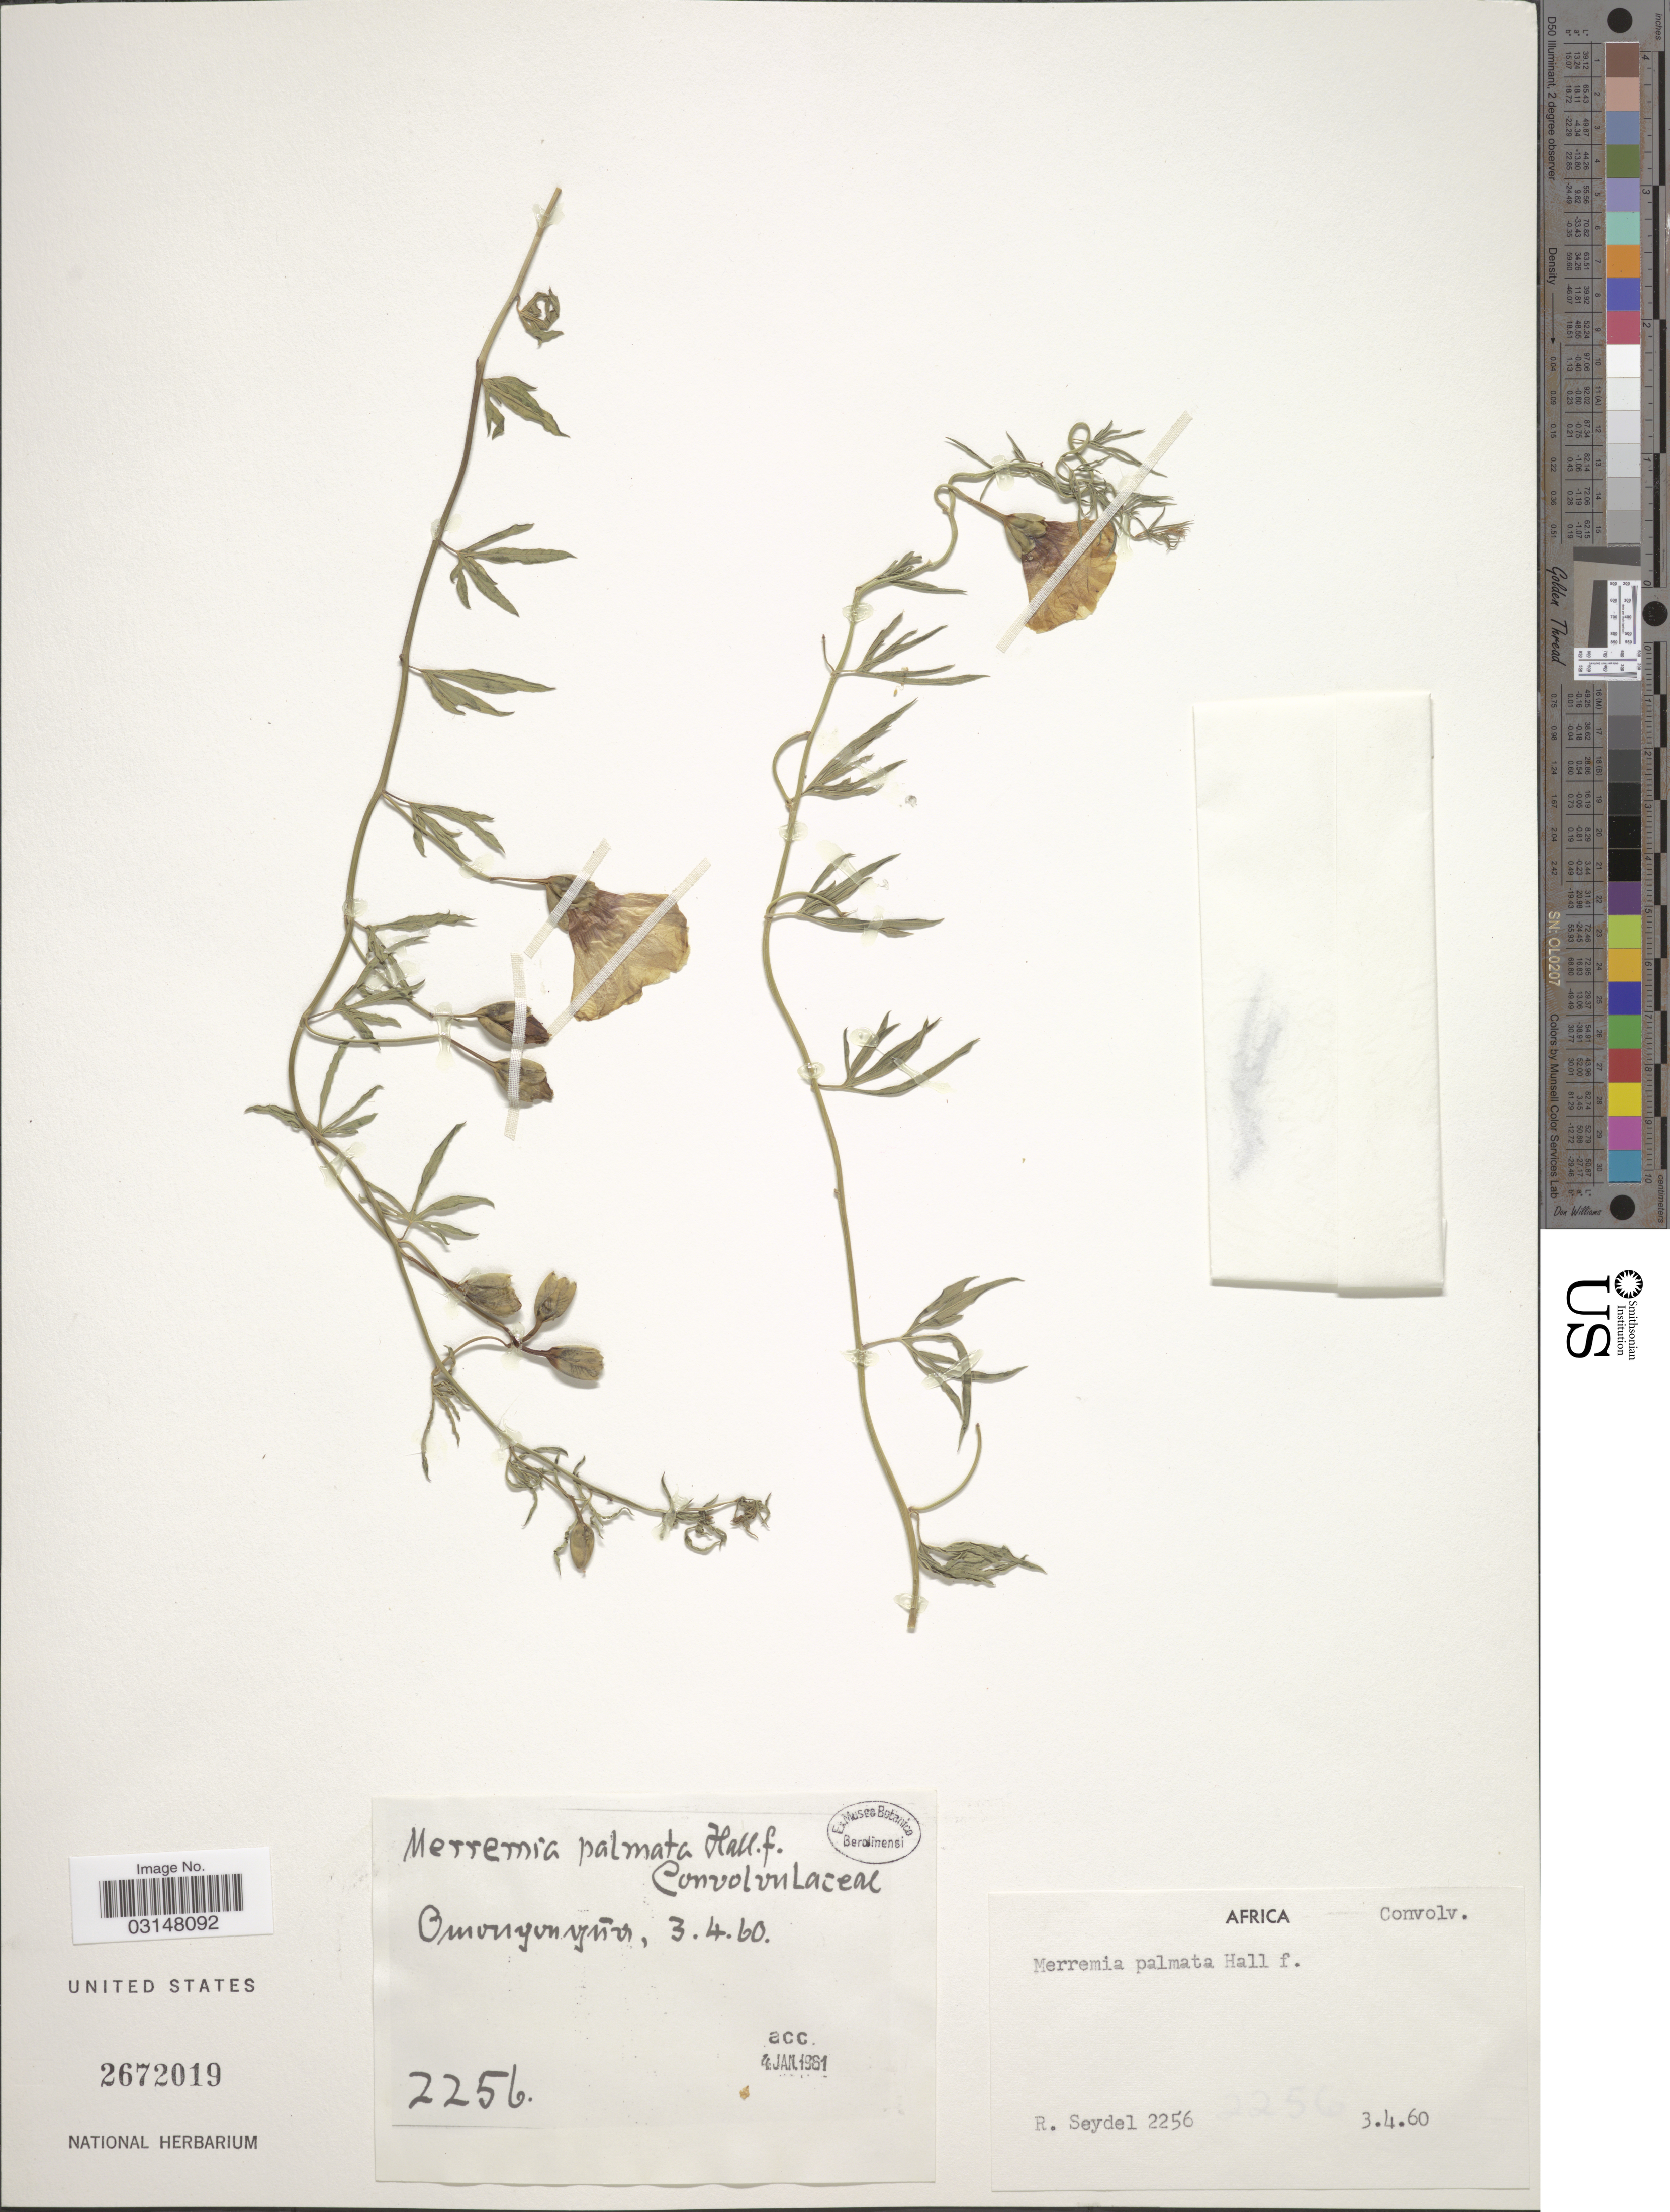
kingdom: Plantae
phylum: Tracheophyta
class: Magnoliopsida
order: Solanales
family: Convolvulaceae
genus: Merremia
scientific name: Merremia palmata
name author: Hallier f.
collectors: R. Seydel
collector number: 2256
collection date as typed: Transcribed d/m/y: 3/4/60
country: Namibia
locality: Africa. Omongongua.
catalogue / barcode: US 2672019